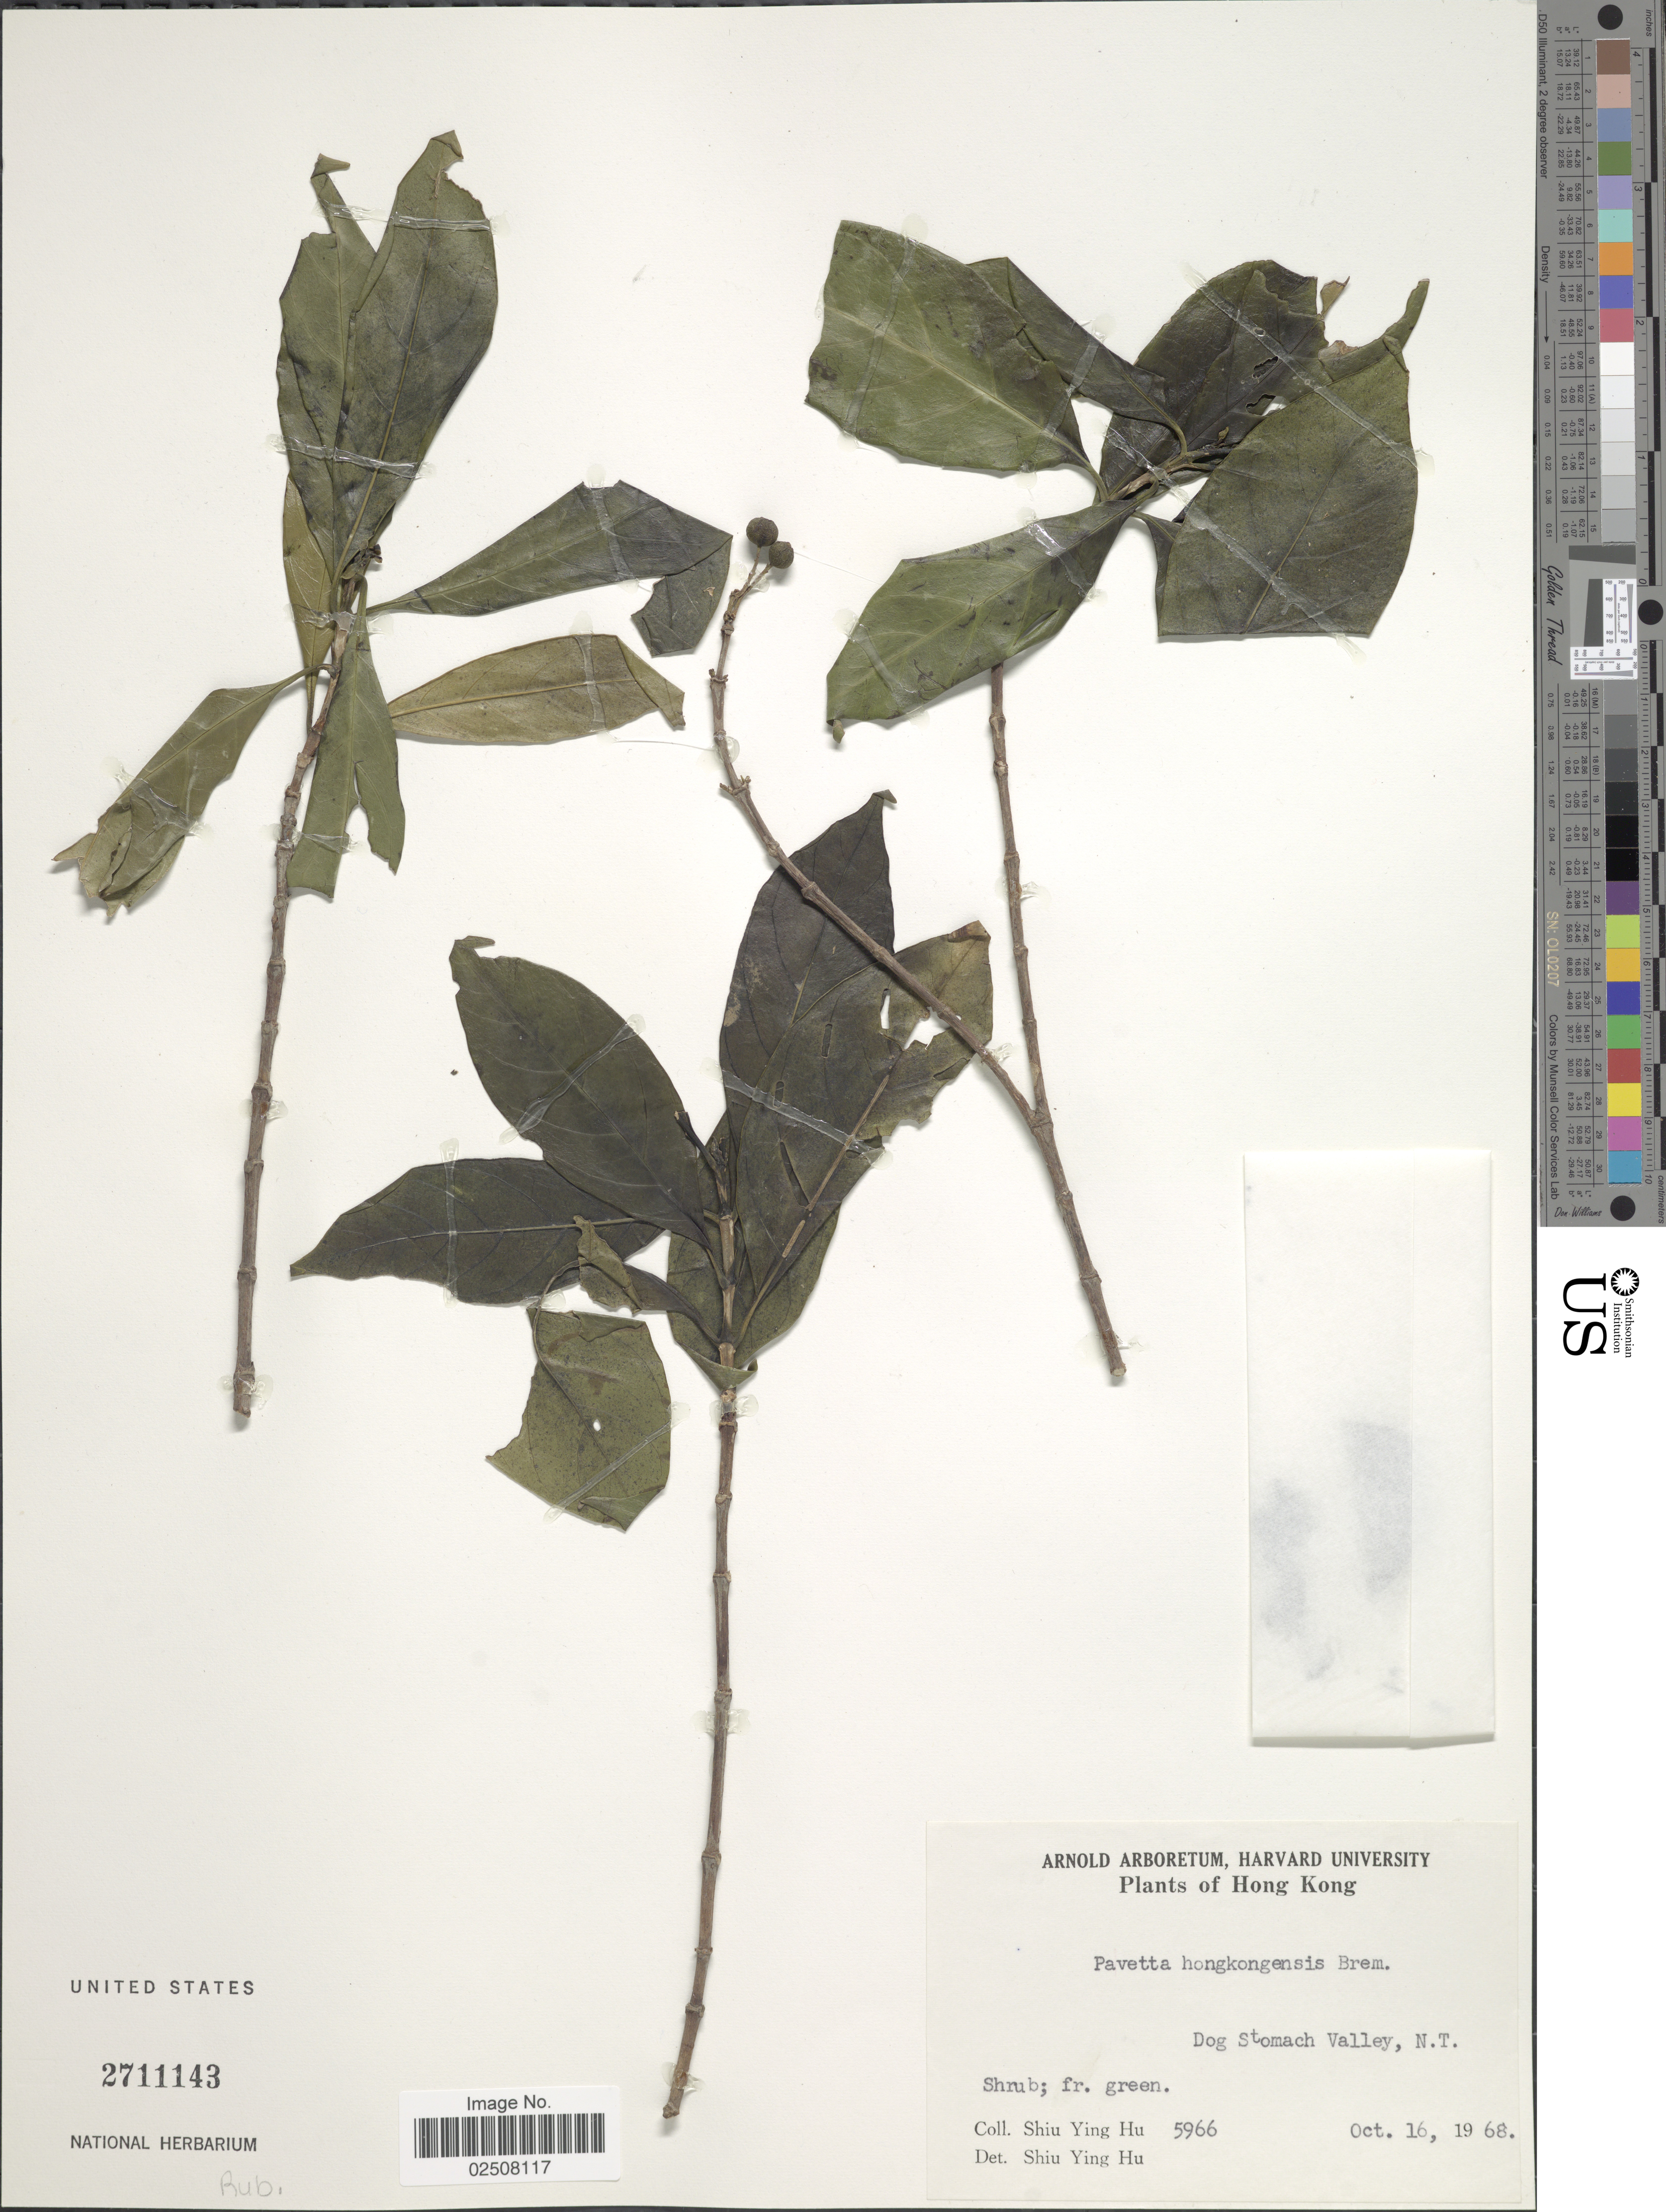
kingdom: Plantae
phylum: Tracheophyta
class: Magnoliopsida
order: Gentianales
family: Rubiaceae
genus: Pavetta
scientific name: Pavetta hongkongensis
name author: Bremek.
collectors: S. Y. Hu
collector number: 5966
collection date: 1968-10-16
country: China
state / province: Hong Kong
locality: The New Territories, Dog Stomach Valley, N. T.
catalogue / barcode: US 2711143